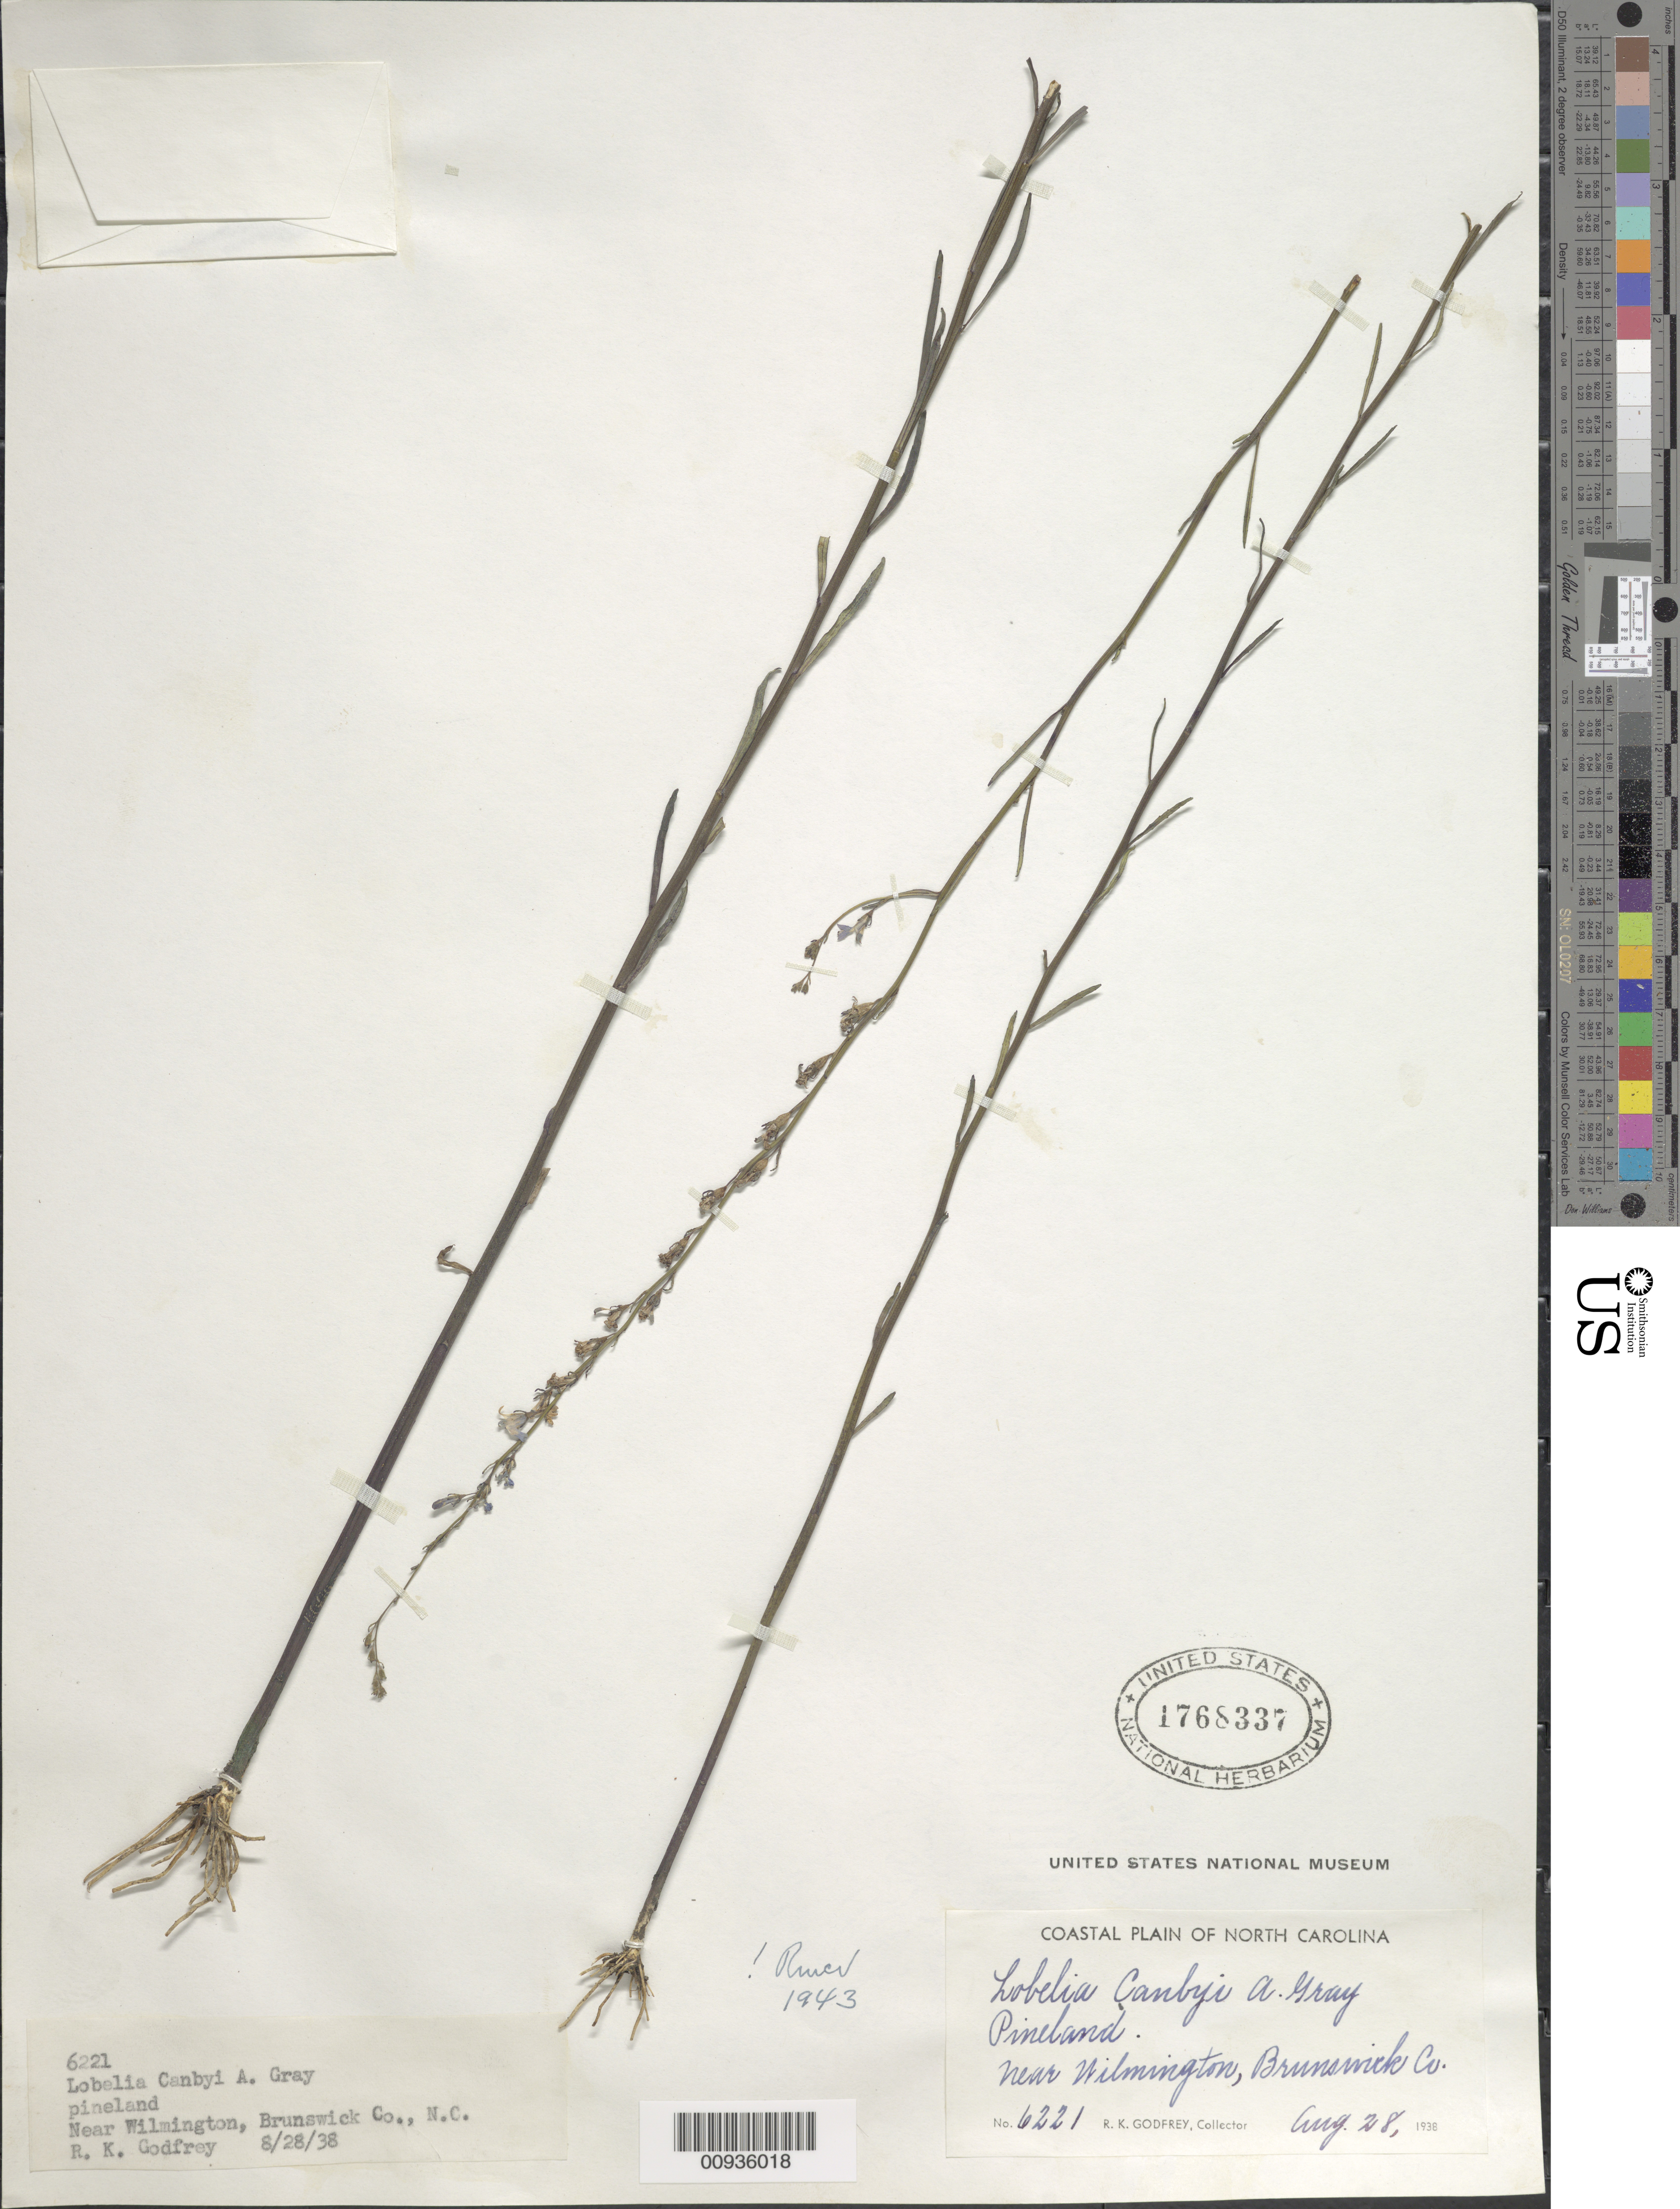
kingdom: Plantae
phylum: Tracheophyta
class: Magnoliopsida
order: Asterales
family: Campanulaceae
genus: Lobelia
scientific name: Lobelia canbyi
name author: A. Gray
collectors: R. K. Godfrey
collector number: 6221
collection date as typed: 28 Aug 1938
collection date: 1938-08-28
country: United States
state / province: North Carolina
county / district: Brunswick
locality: Near Wilmington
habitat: pineland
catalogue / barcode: US 1768337